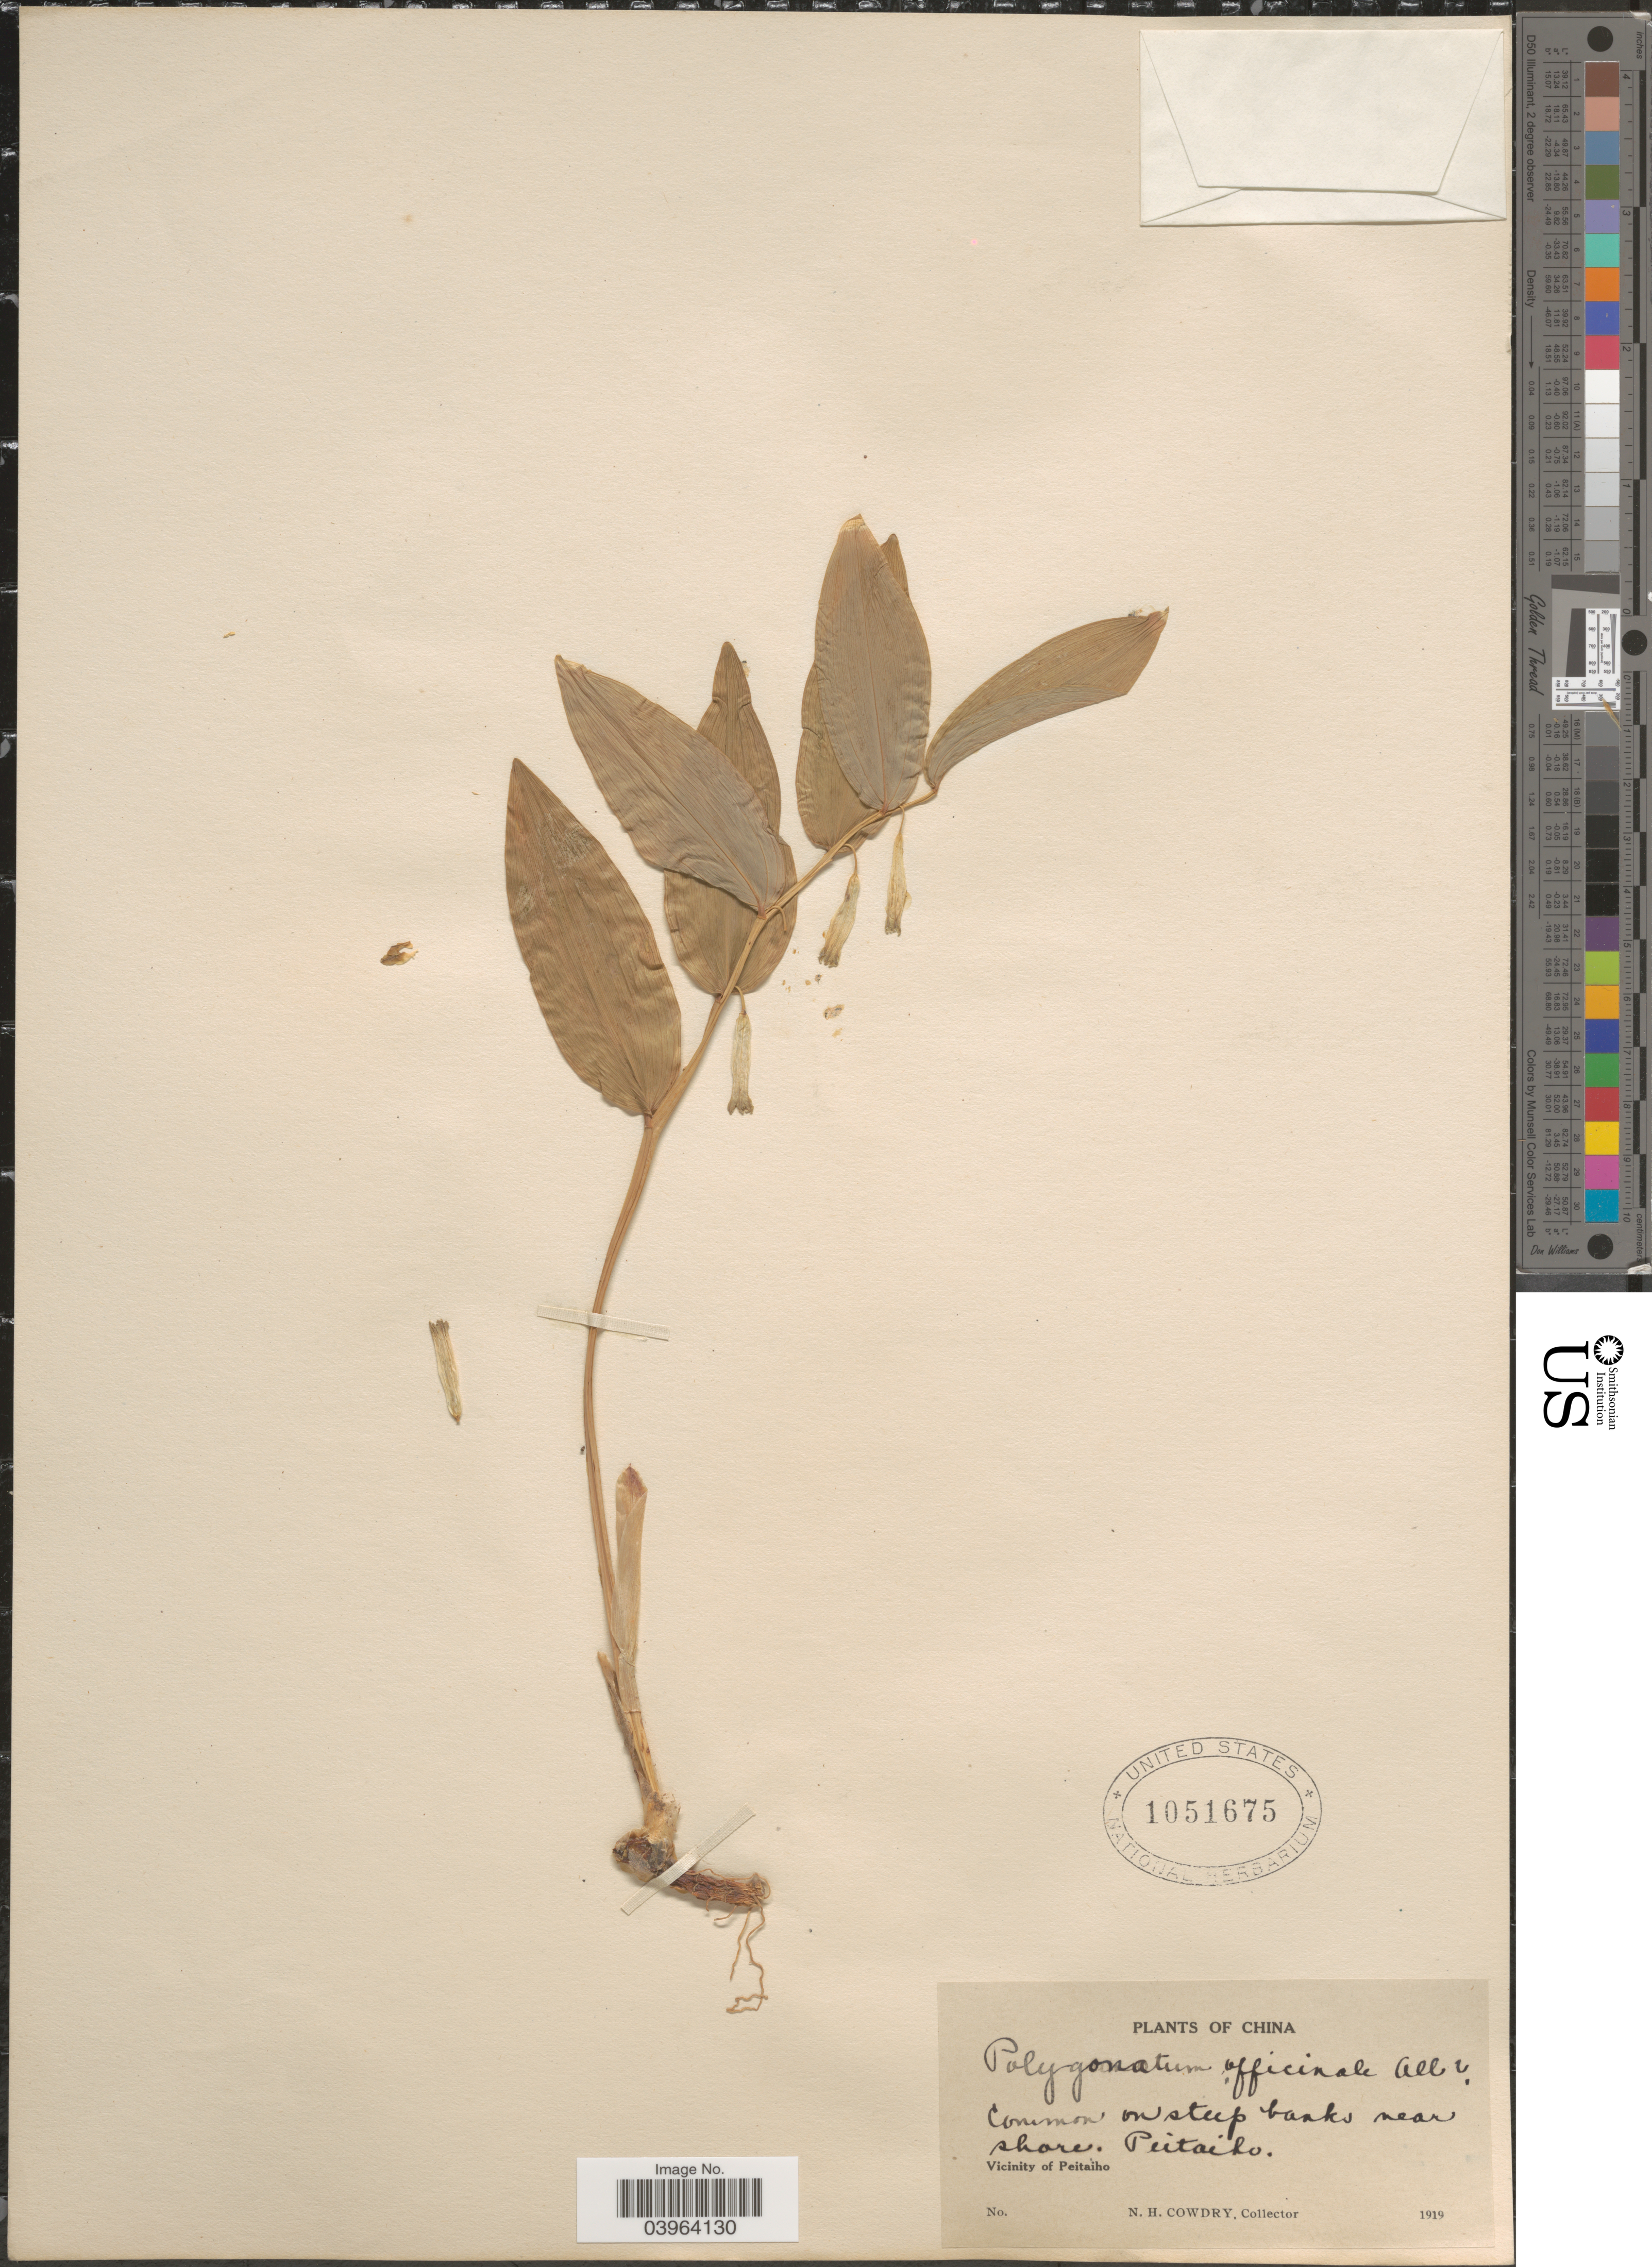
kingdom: Plantae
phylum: Tracheophyta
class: Liliopsida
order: Asparagales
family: Asparagaceae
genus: Polygonatum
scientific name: Polygonatum odoratum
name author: (Mill.) Druce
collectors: N. H. Cowdry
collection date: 1919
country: China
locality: Peitaiho. Vicinity of Peitaiho.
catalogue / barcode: US 1051675